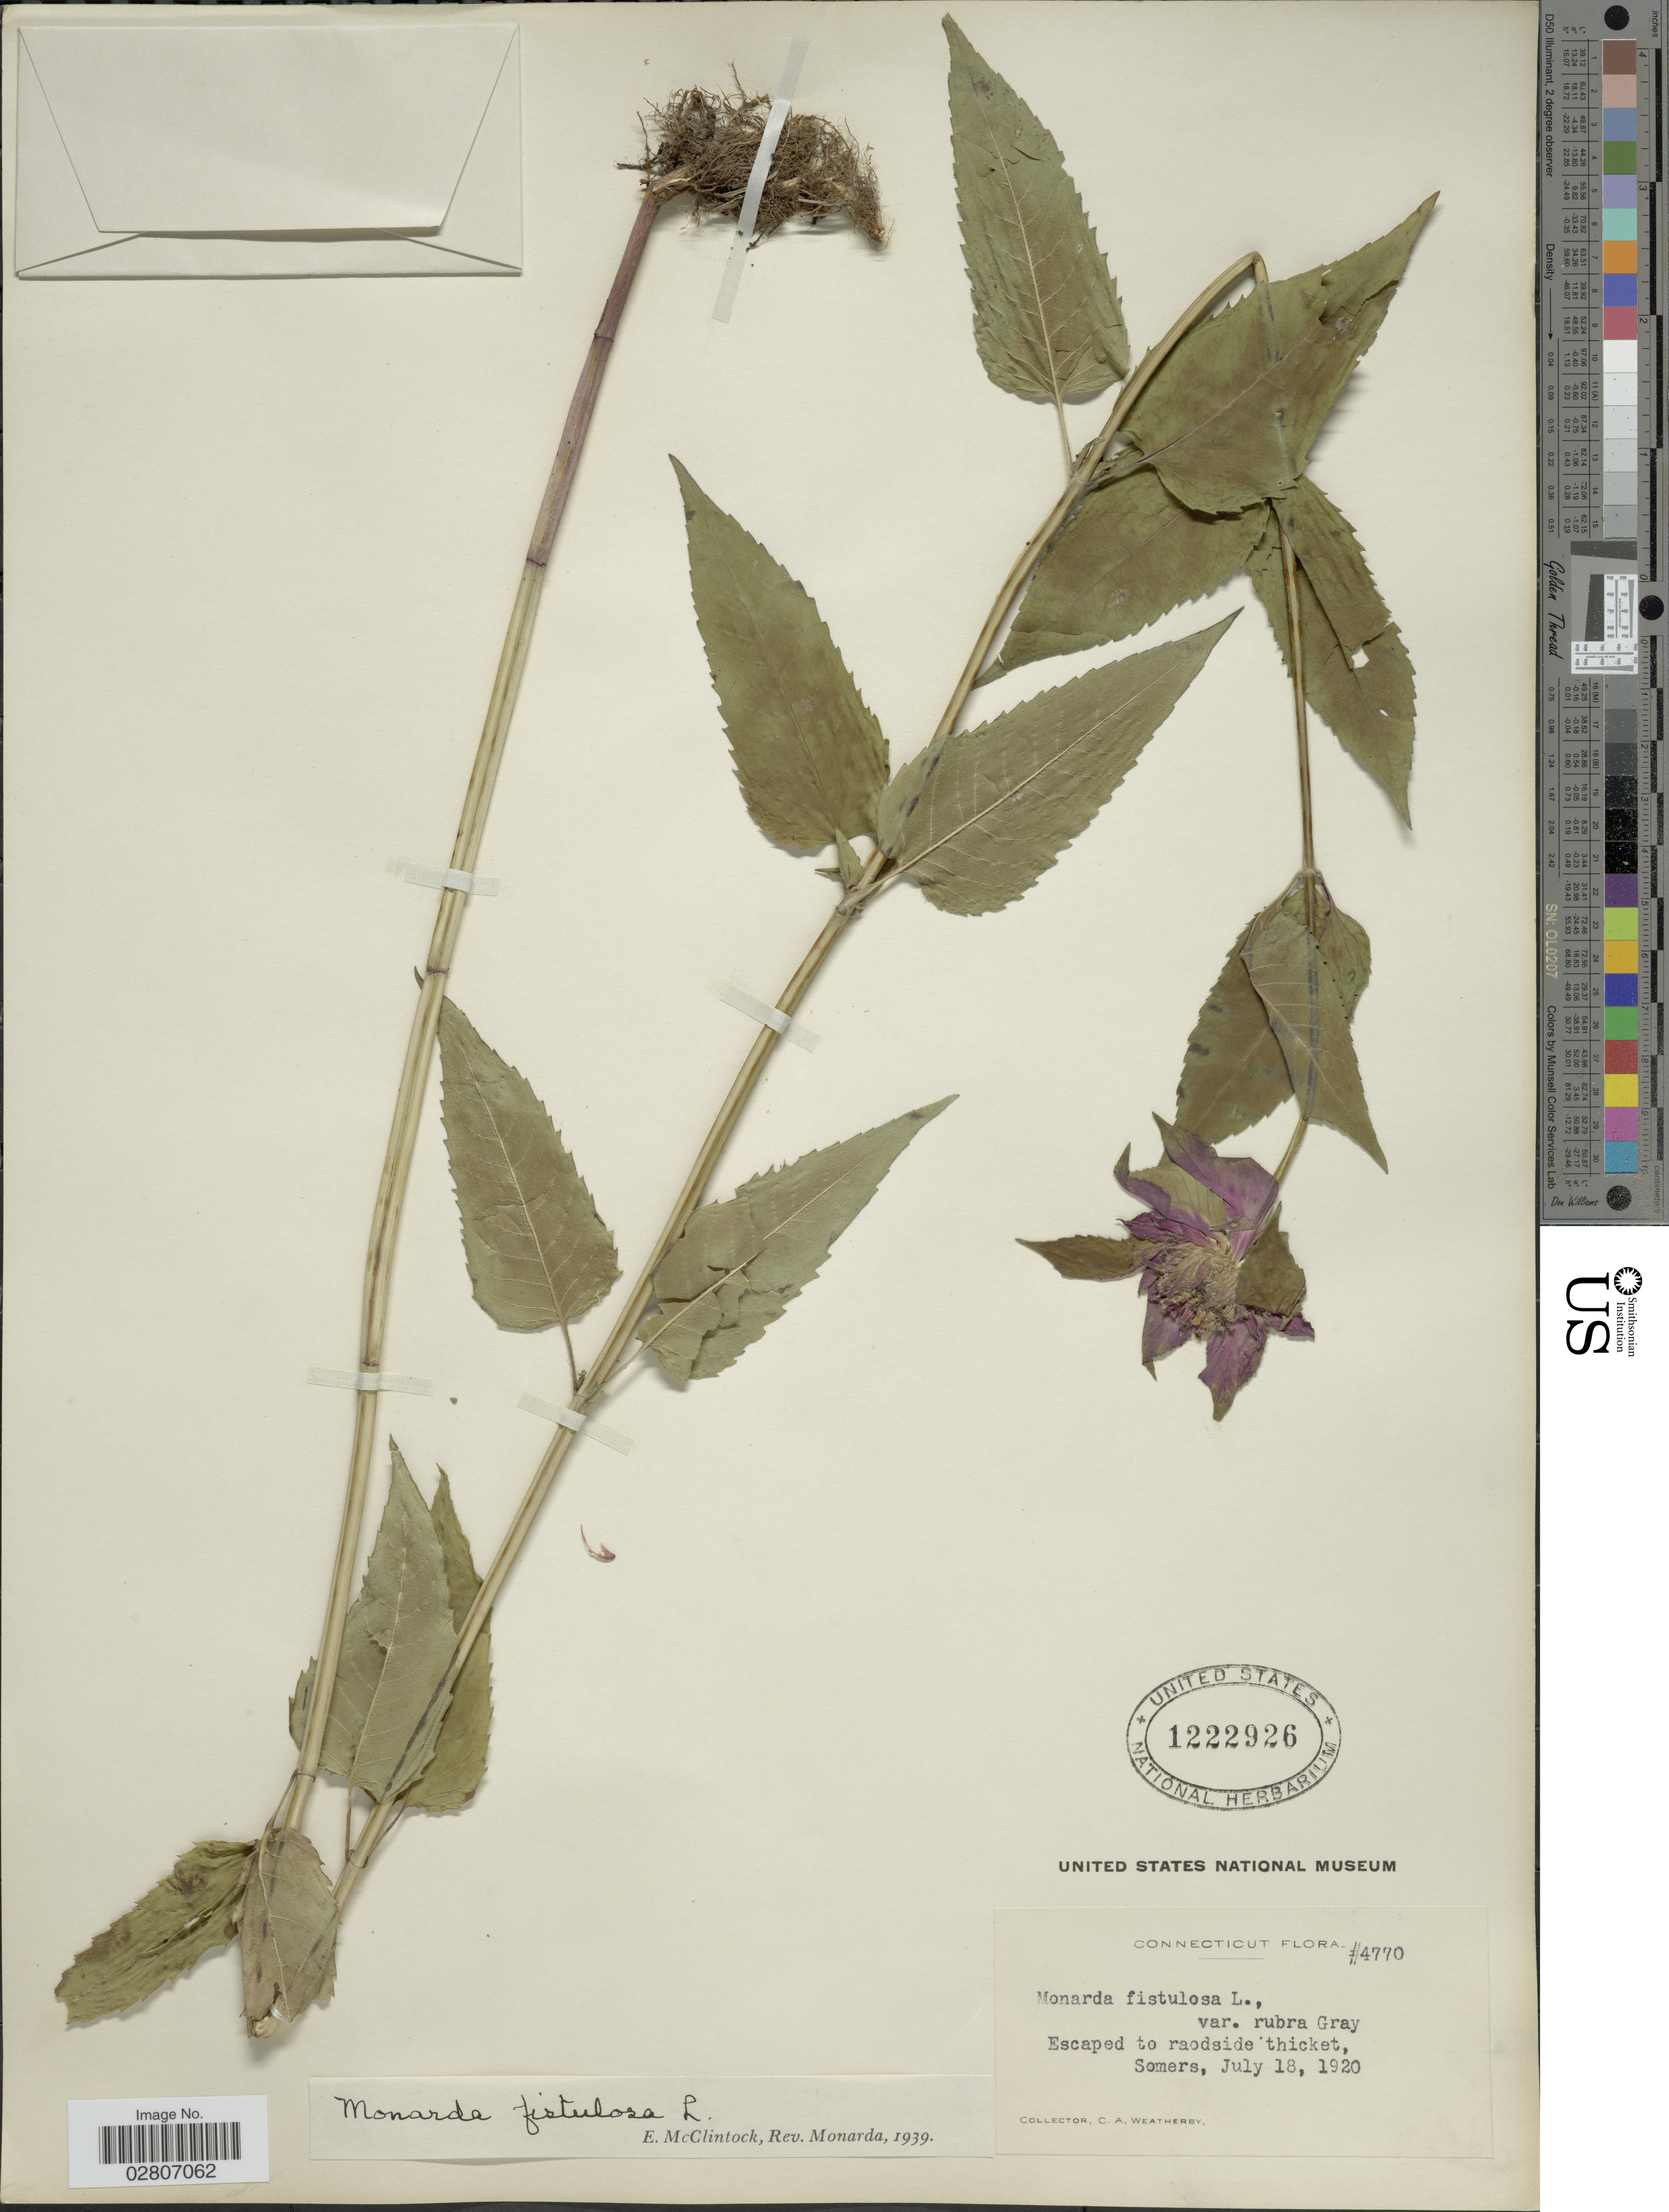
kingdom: Plantae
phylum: Tracheophyta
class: Magnoliopsida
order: Lamiales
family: Lamiaceae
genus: Monarda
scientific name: Monarda fistulosa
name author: L.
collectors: C. A. Weatherby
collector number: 4770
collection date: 1920-07-18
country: United States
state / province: Connecticut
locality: Somers.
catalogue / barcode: US 1222926